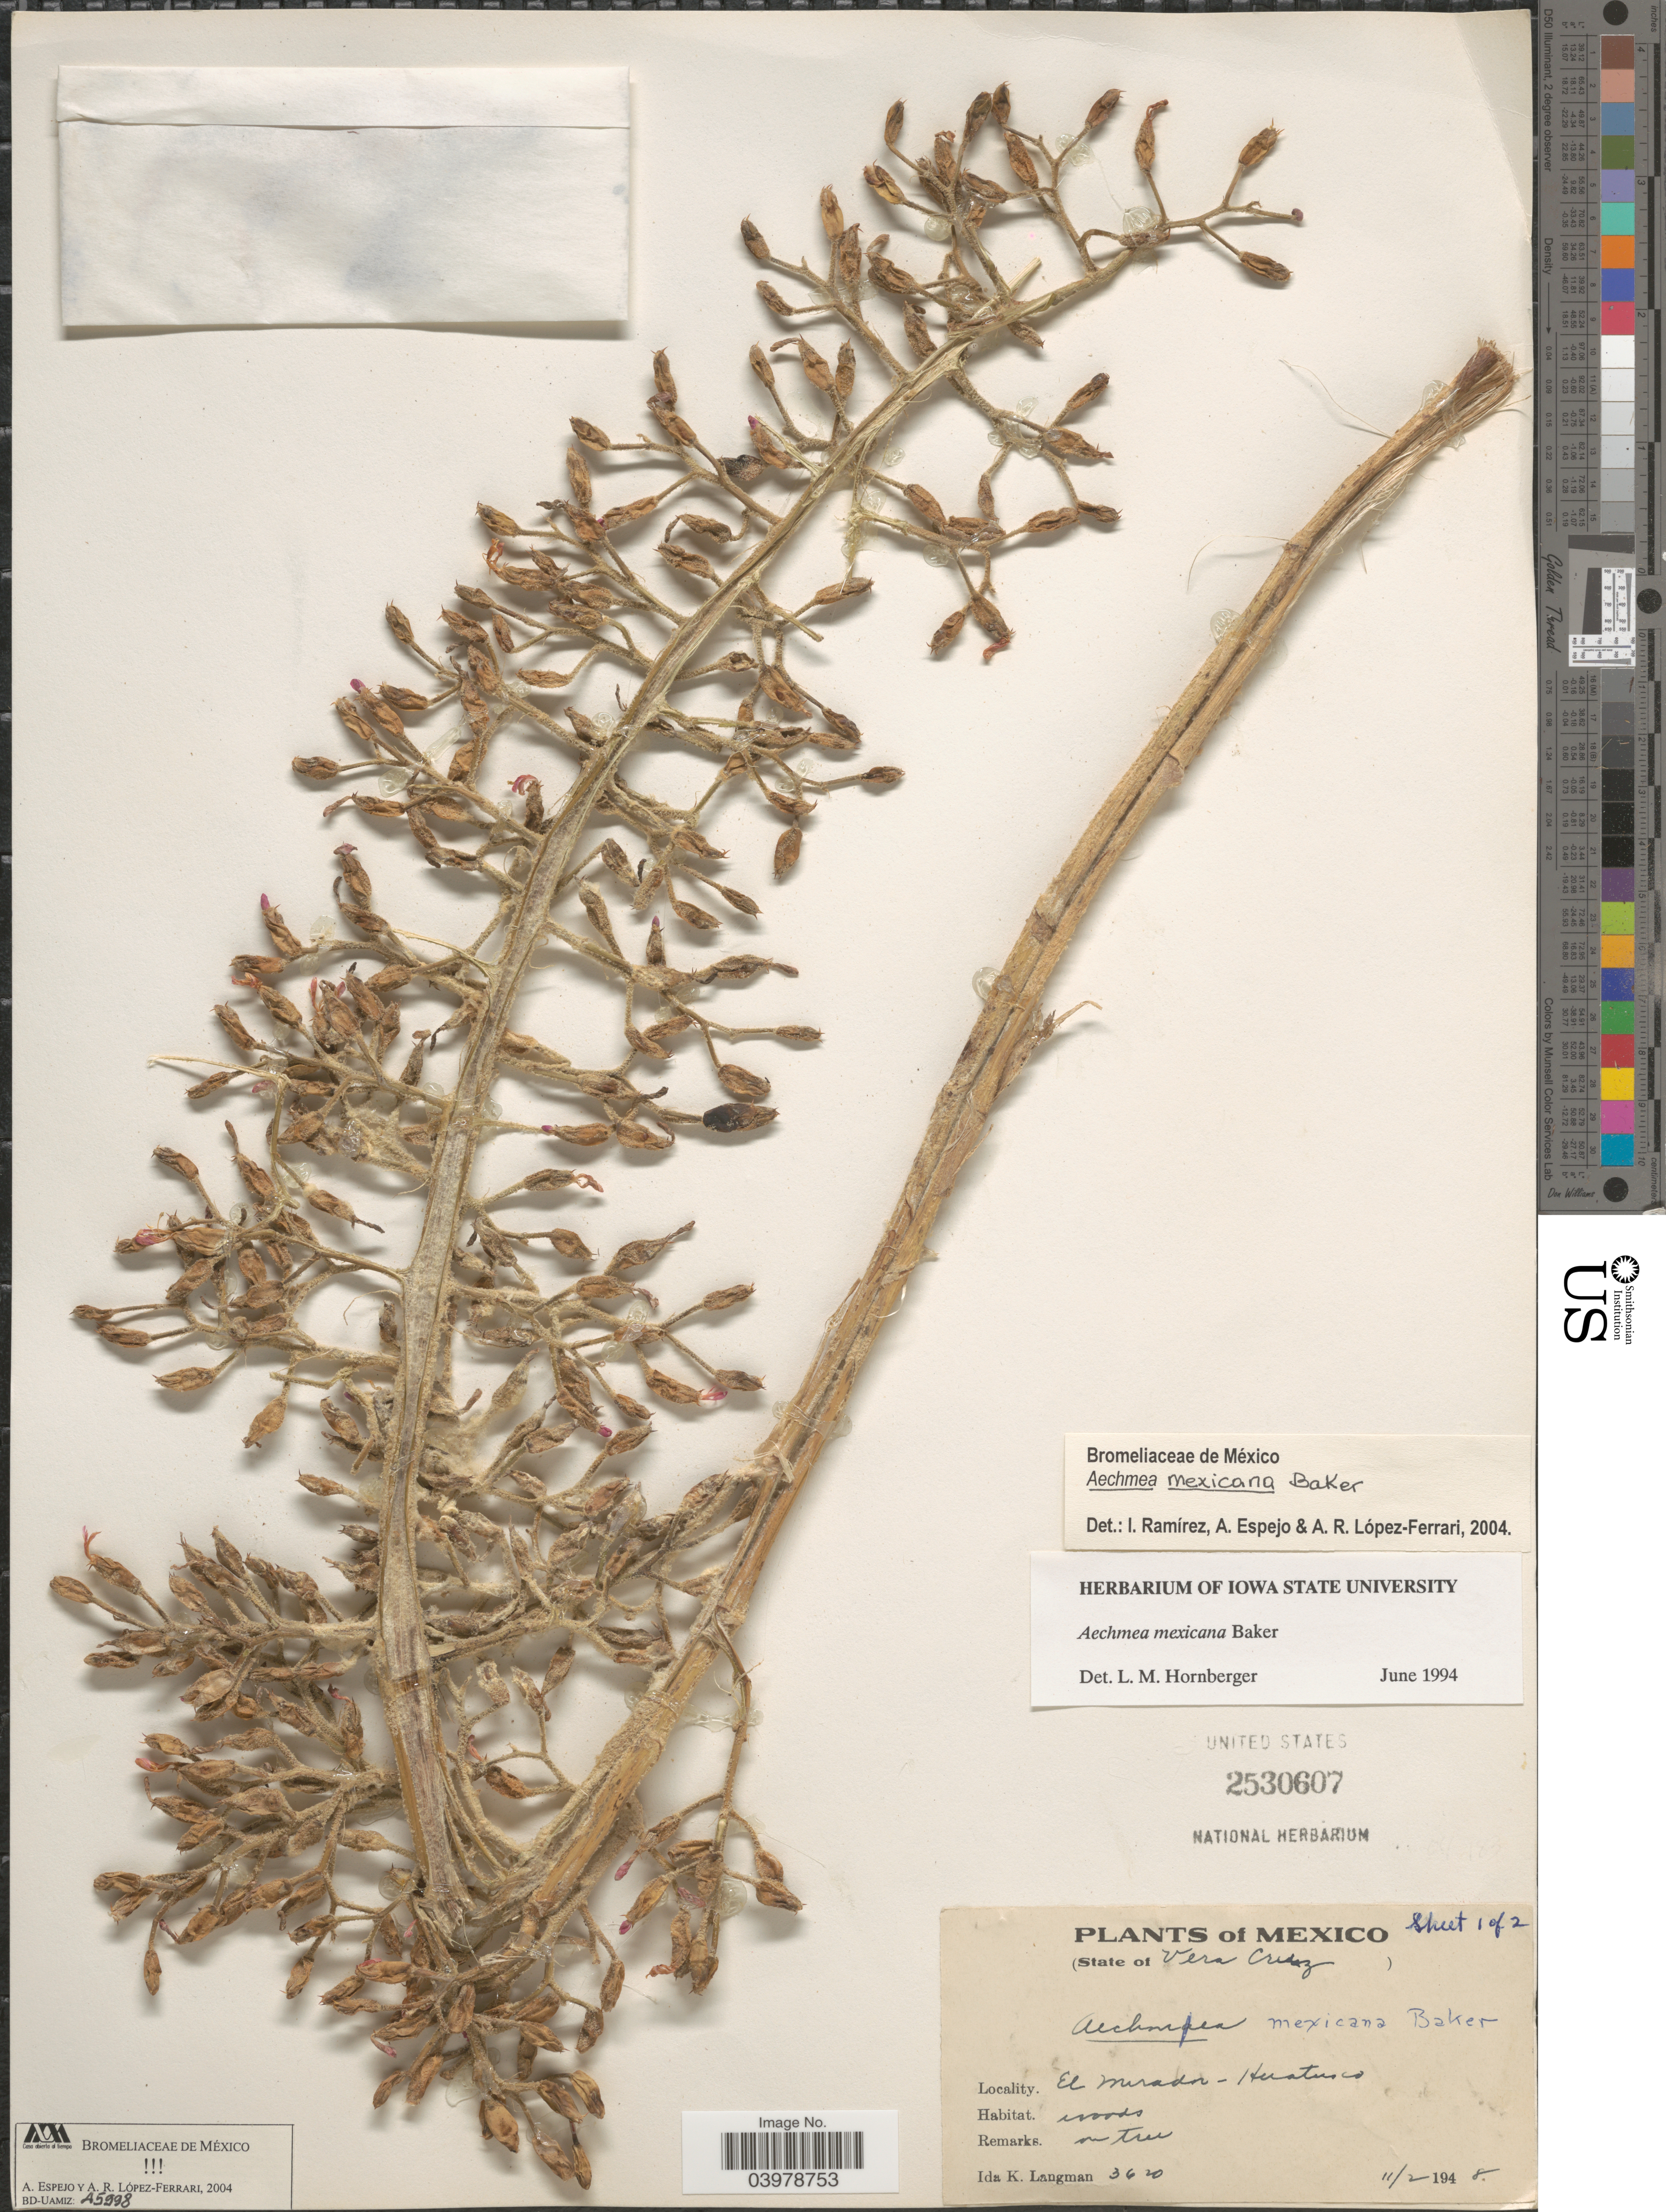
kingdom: Plantae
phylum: Tracheophyta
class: Liliopsida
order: Poales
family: Bromeliaceae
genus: Aechmea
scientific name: Aechmea mexicana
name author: Baker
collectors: I. K. Langman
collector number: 3620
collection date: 1948-02-11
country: Mexico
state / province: Veracruz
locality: State of Vera Cruz. El Mirador - Huatusco.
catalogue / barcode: US 2530607